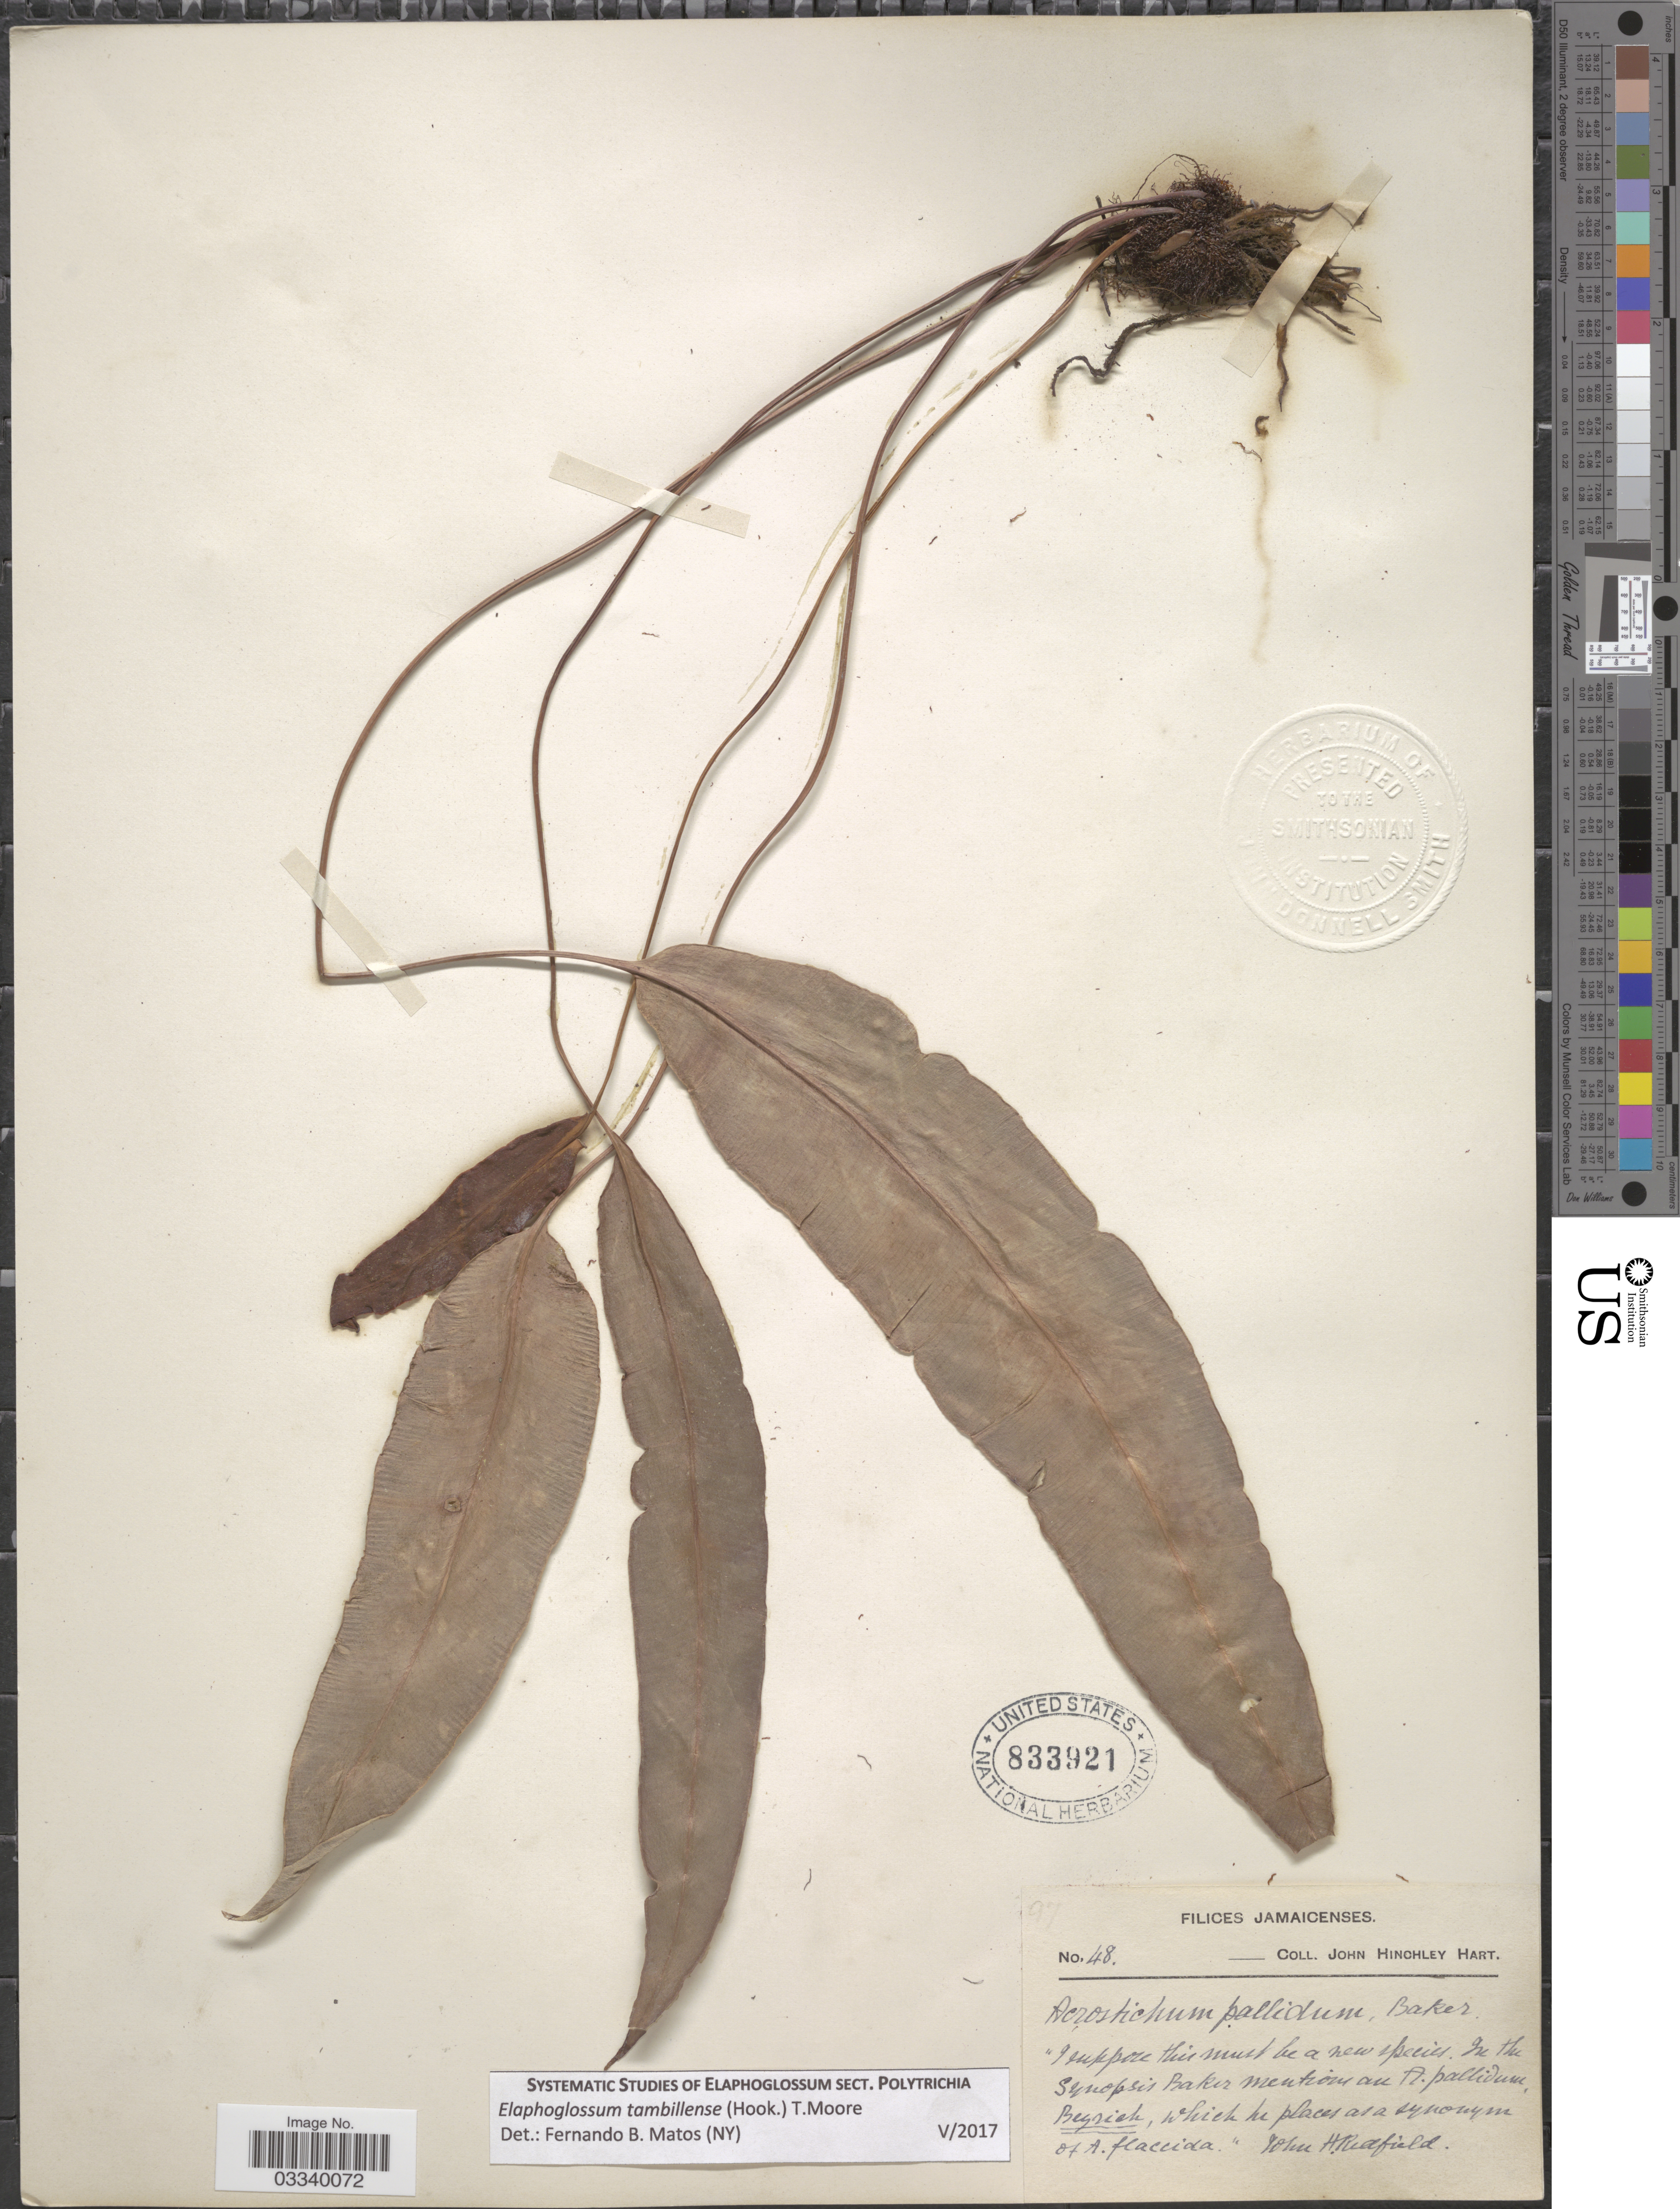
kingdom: Plantae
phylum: Tracheophyta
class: Polypodiopsida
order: Polypodiales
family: Dryopteridaceae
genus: Elaphoglossum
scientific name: Elaphoglossum tambillense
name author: (Hook.) T. Moore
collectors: J. H. Hart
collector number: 48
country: Jamaica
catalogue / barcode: US 833921